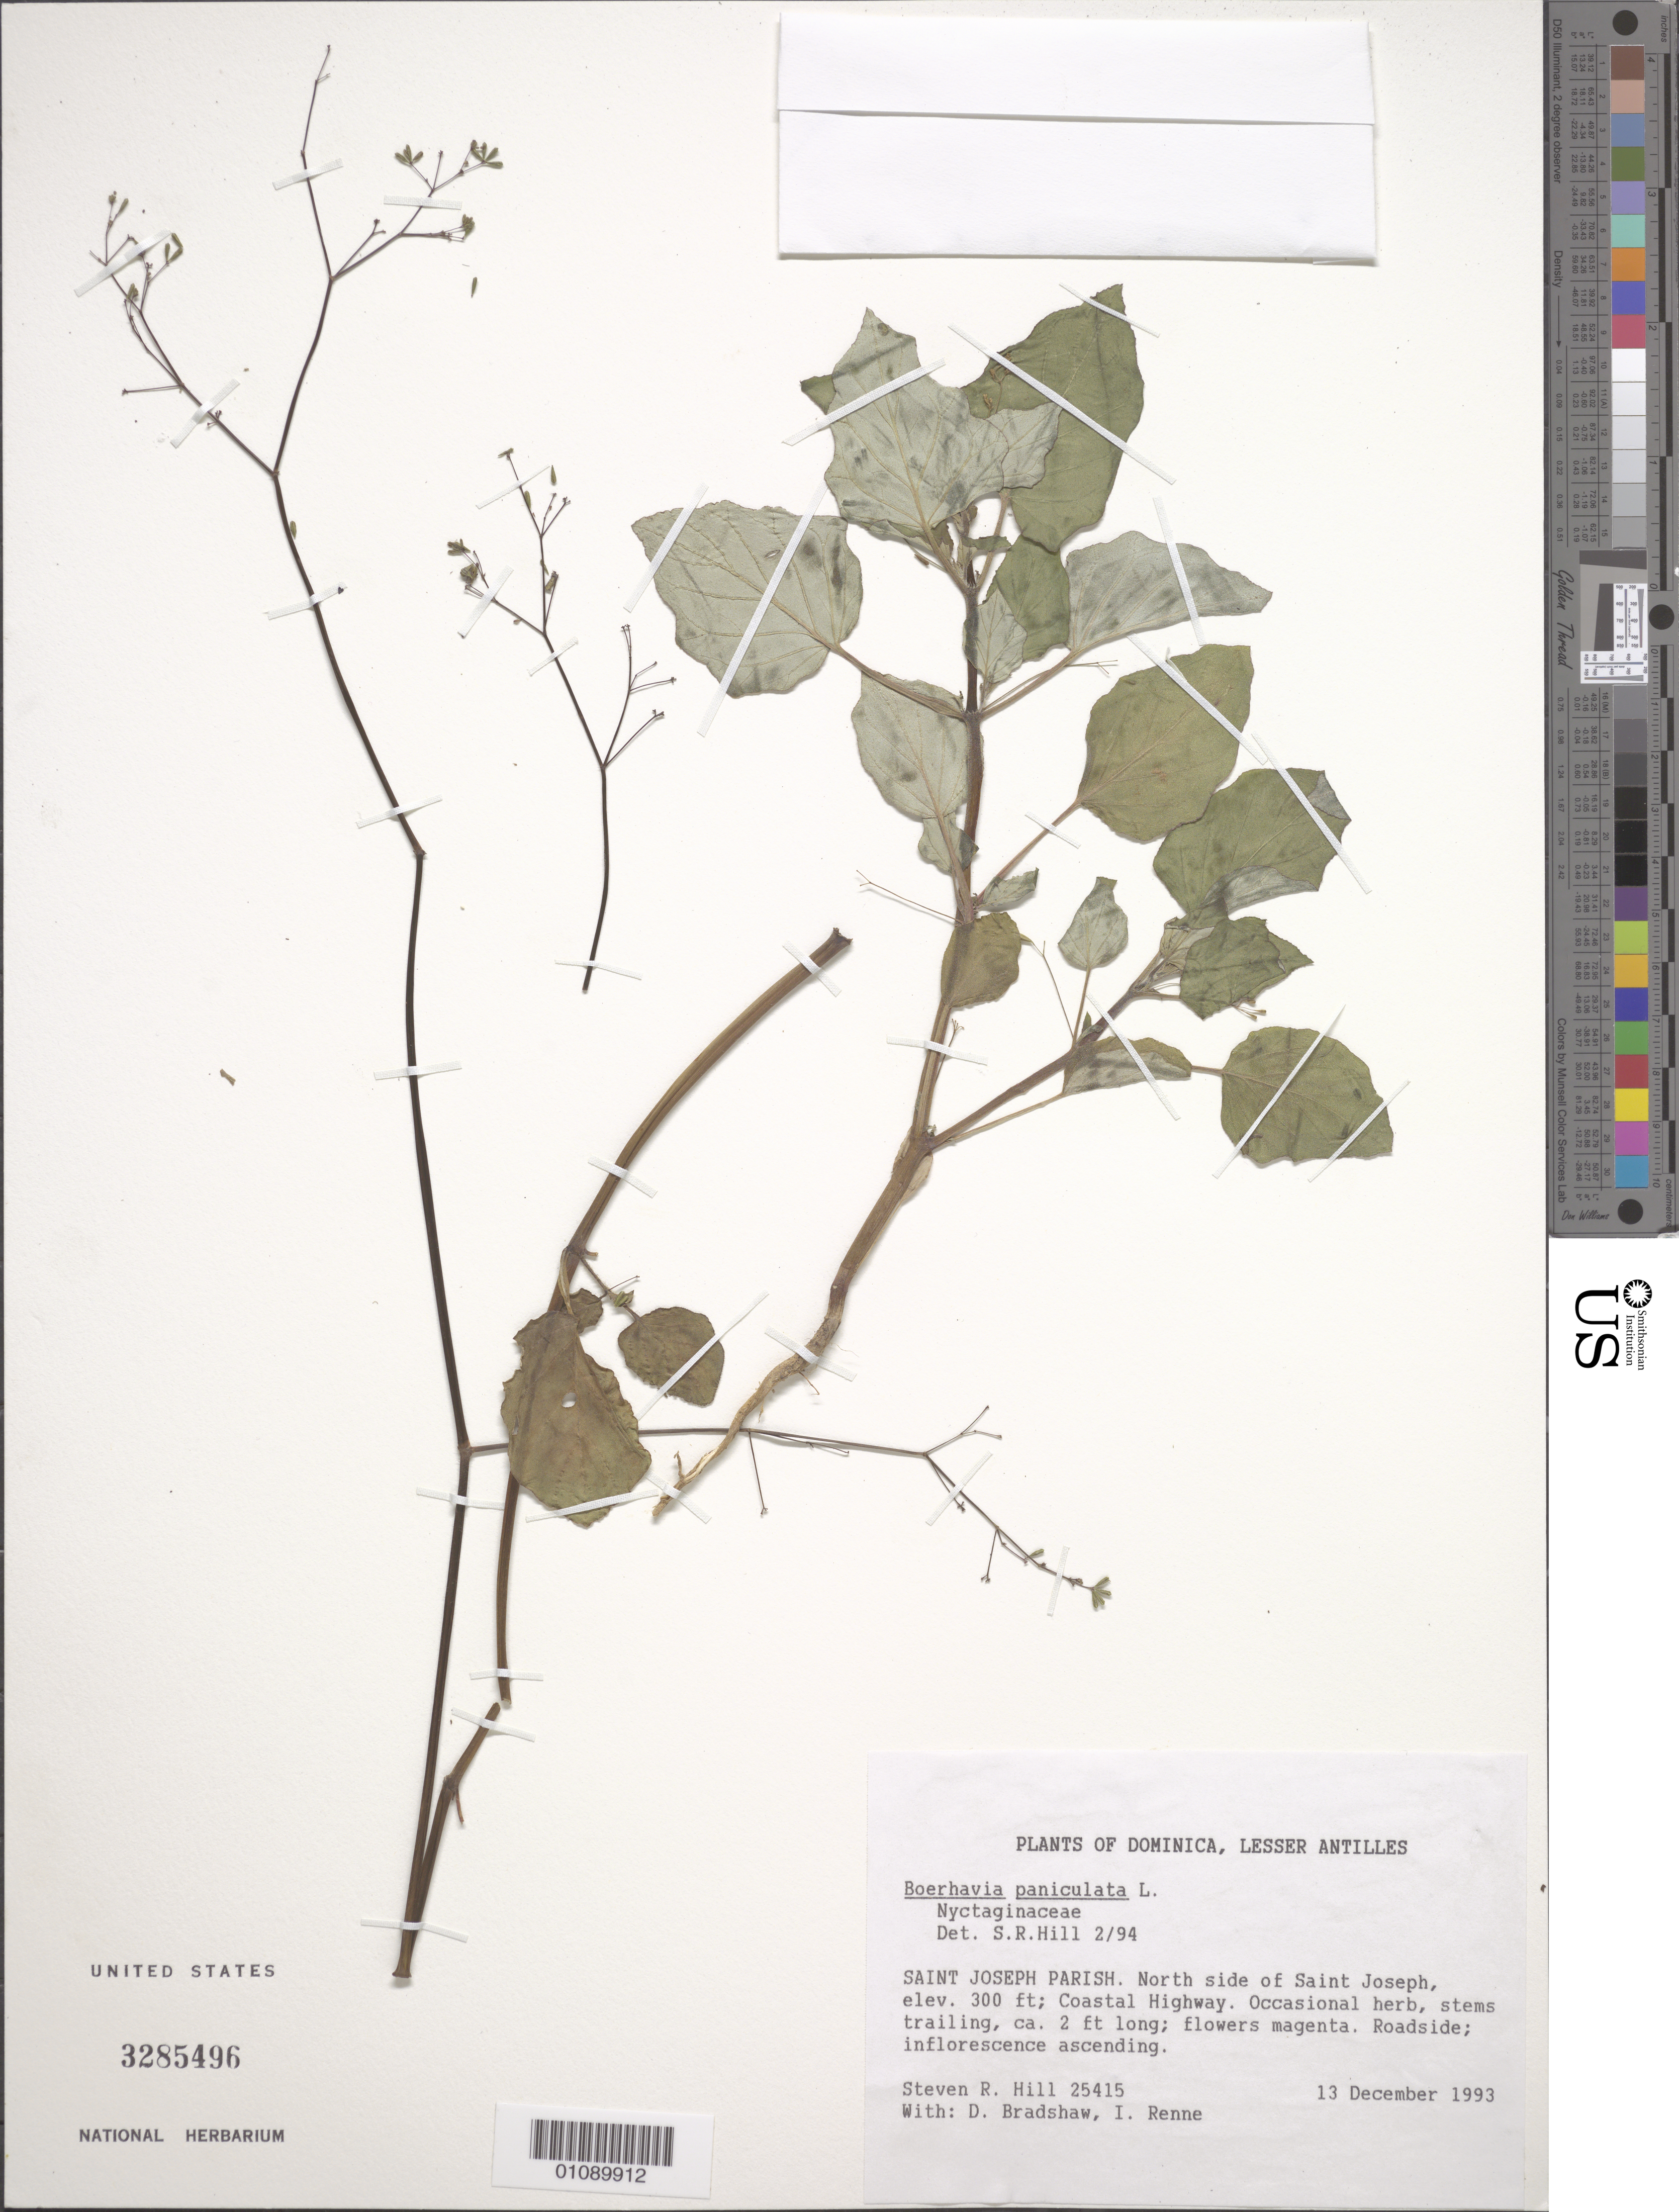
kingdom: Plantae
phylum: Tracheophyta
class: Magnoliopsida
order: Caryophyllales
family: Nyctaginaceae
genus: Boerhavia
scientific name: Boerhavia paniculata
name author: Lam.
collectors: S. R. Hill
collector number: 25415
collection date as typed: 13 Dec 1993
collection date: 1993-12-13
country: Dominica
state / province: St. Joseph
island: Dominica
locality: N side of St. Joseph; Coastal Highway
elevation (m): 91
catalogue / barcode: US 3285496